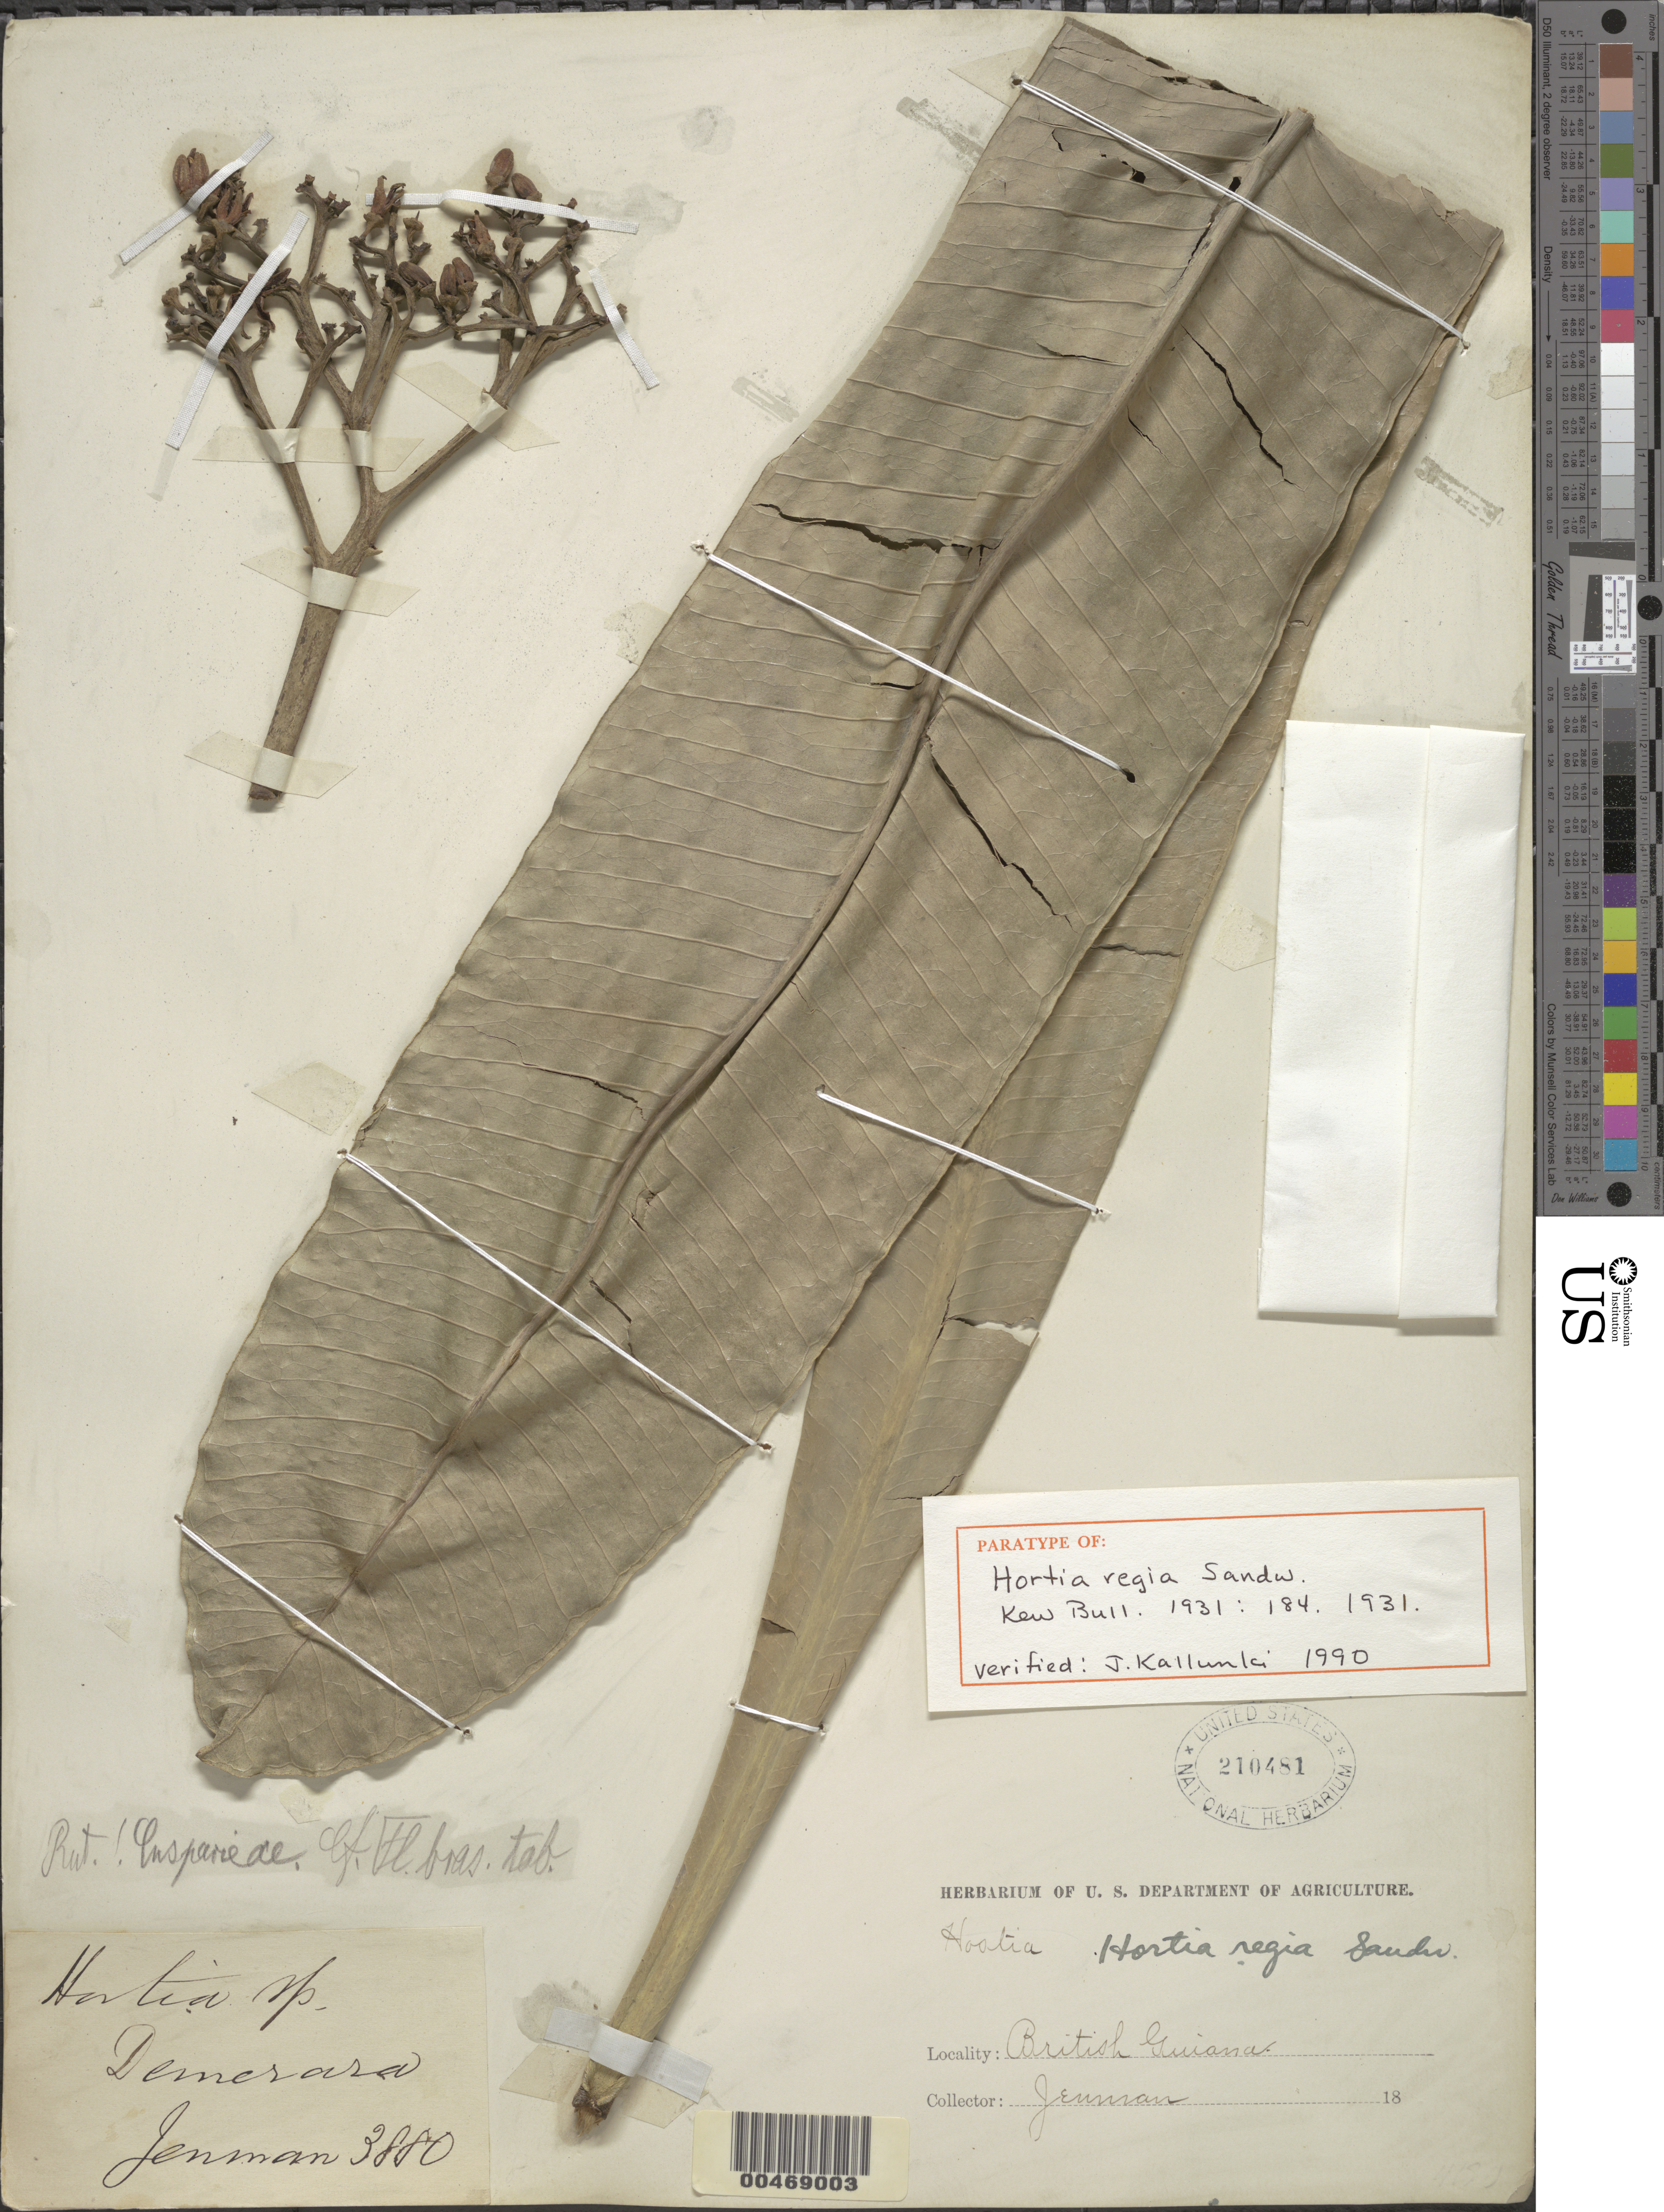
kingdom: Plantae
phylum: Tracheophyta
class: Magnoliopsida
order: Sapindales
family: Rutaceae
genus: Hortia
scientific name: Hortia regia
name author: Sandwith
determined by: Kallunki, Jacquelyn A.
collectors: G. S. Jenman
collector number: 3880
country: Guyana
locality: Demerara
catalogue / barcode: US 210481